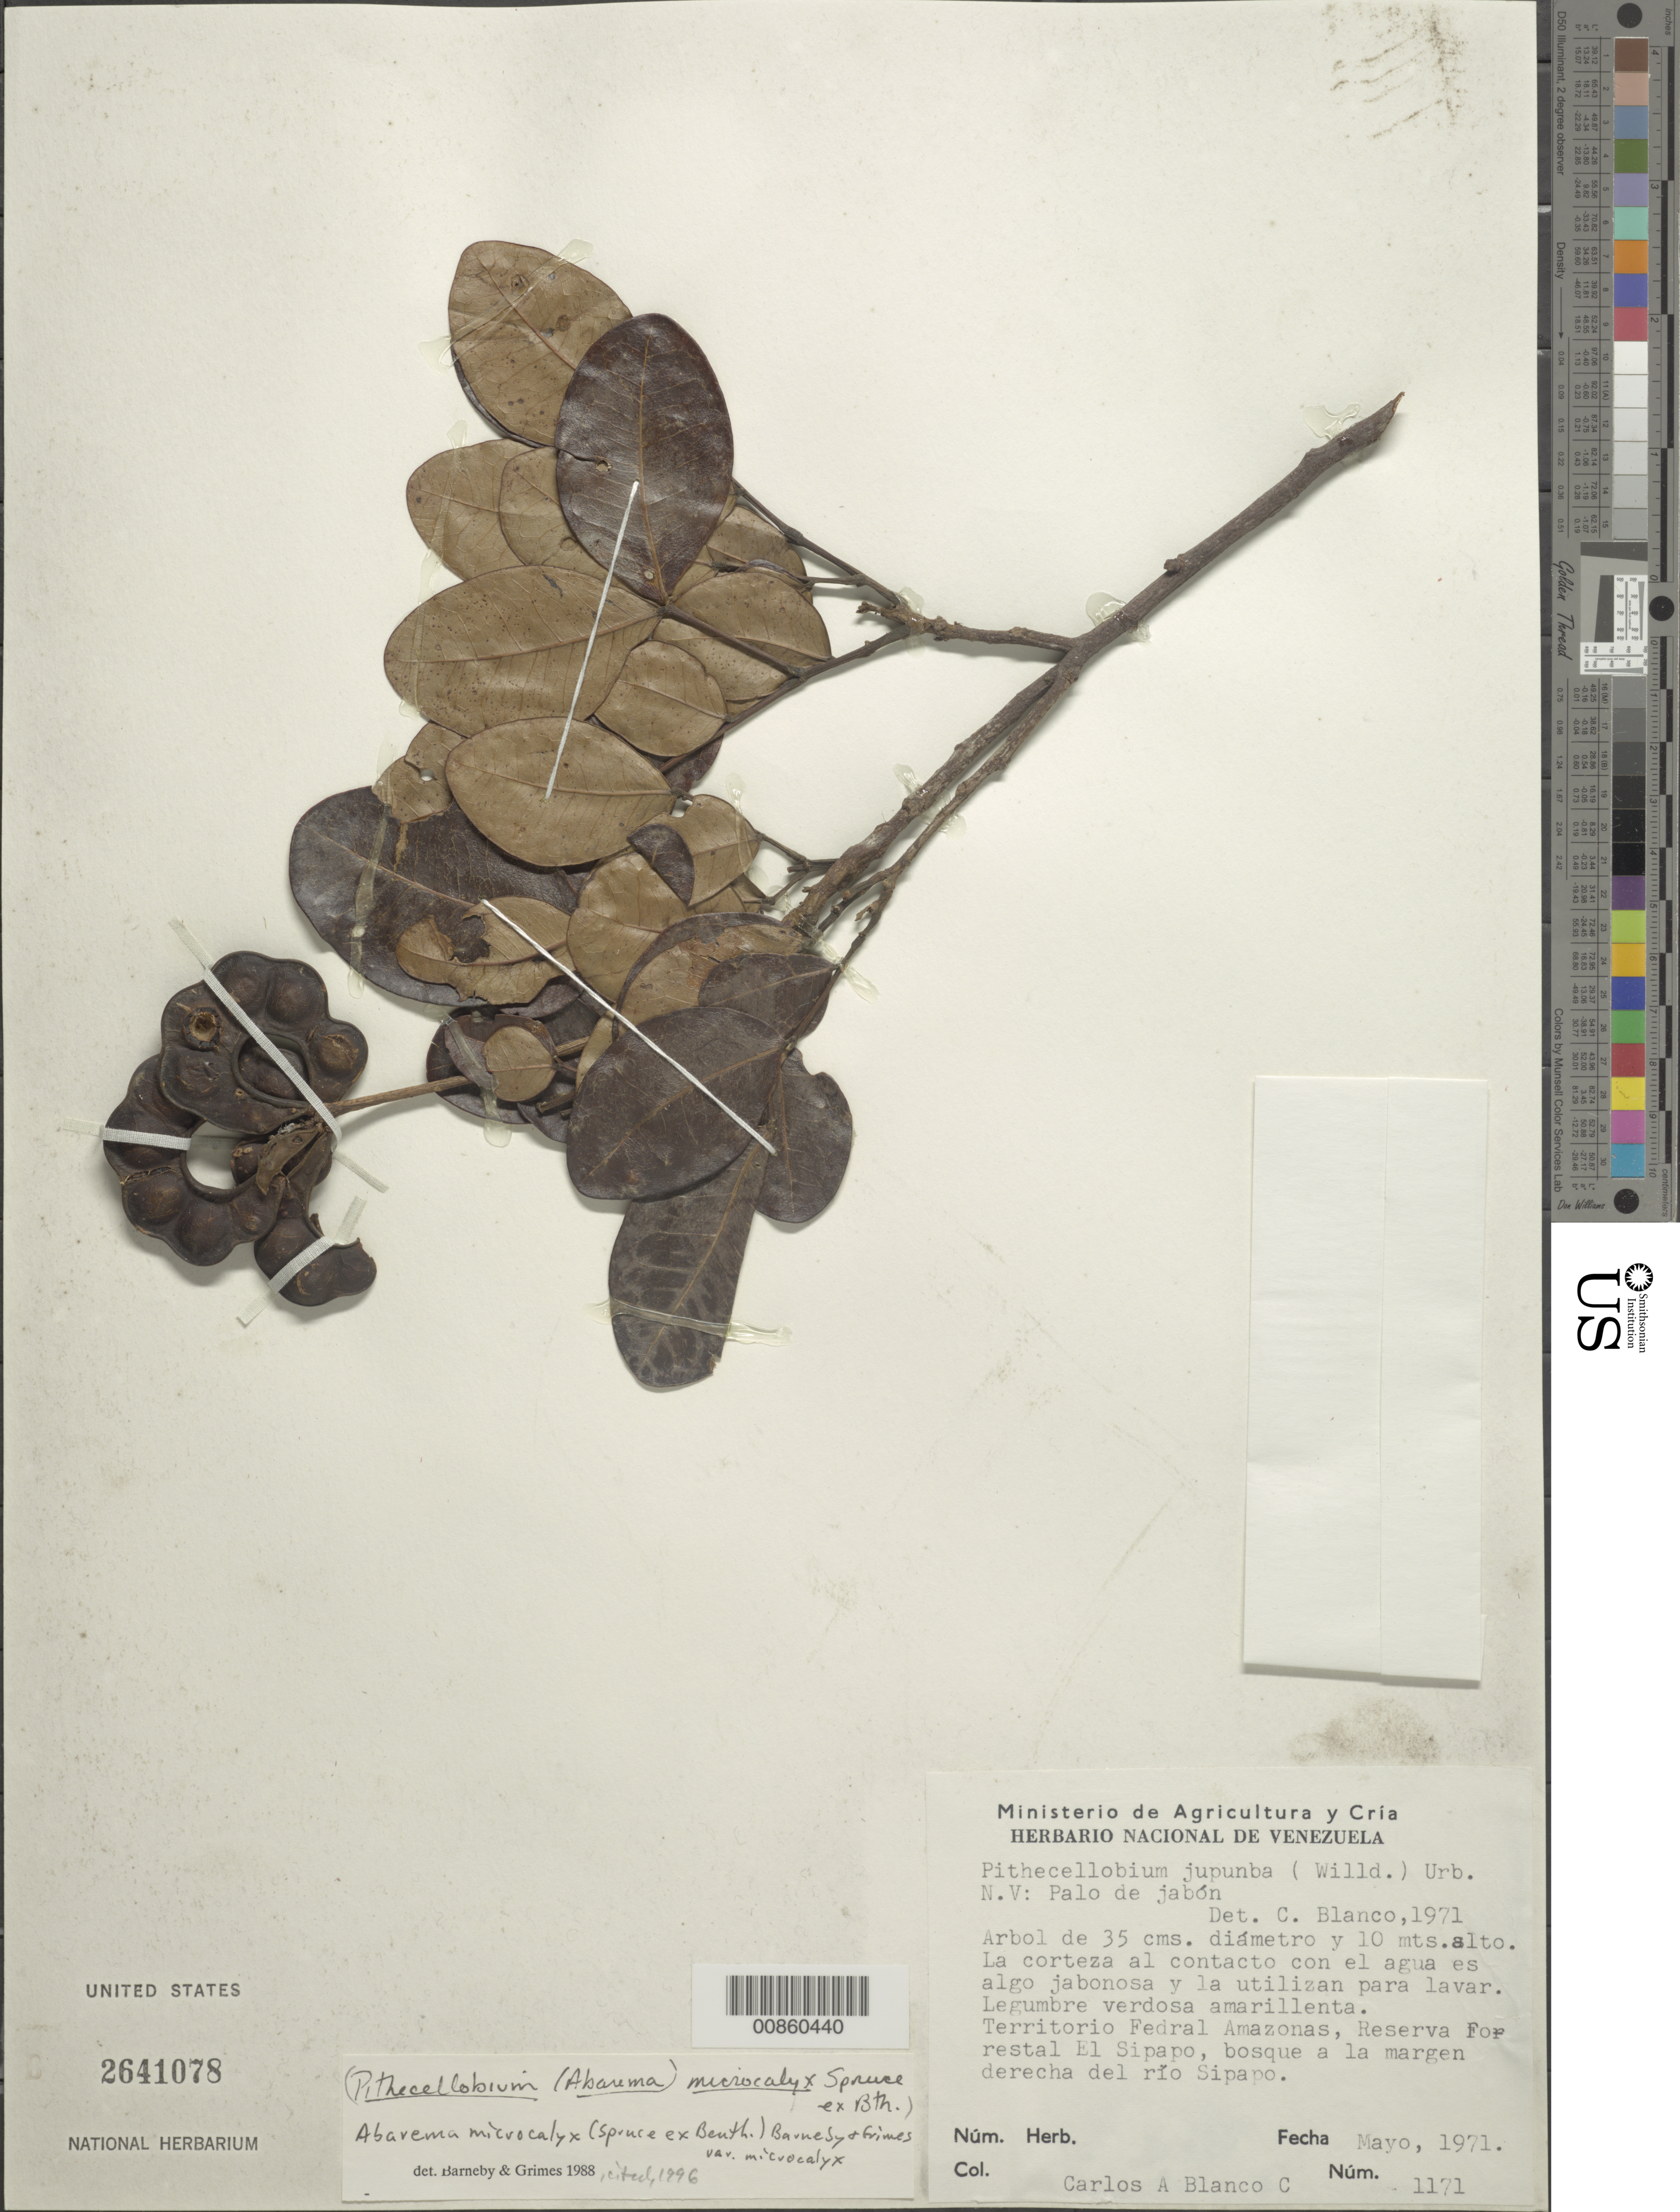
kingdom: Plantae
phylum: Tracheophyta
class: Magnoliopsida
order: Fabales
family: Fabaceae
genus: Abarema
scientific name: Abarema microcalyx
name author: (Spruce ex Benth.) Barneby & J.W. Grimes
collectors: C. A. Blanco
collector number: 1171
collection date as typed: May-71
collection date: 1971-05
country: Venezuela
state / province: Amazonas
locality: Reserva Forestal El Sipapo, Río Sipapo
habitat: Bosque a la margen derecha del rio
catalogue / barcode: US 2641078